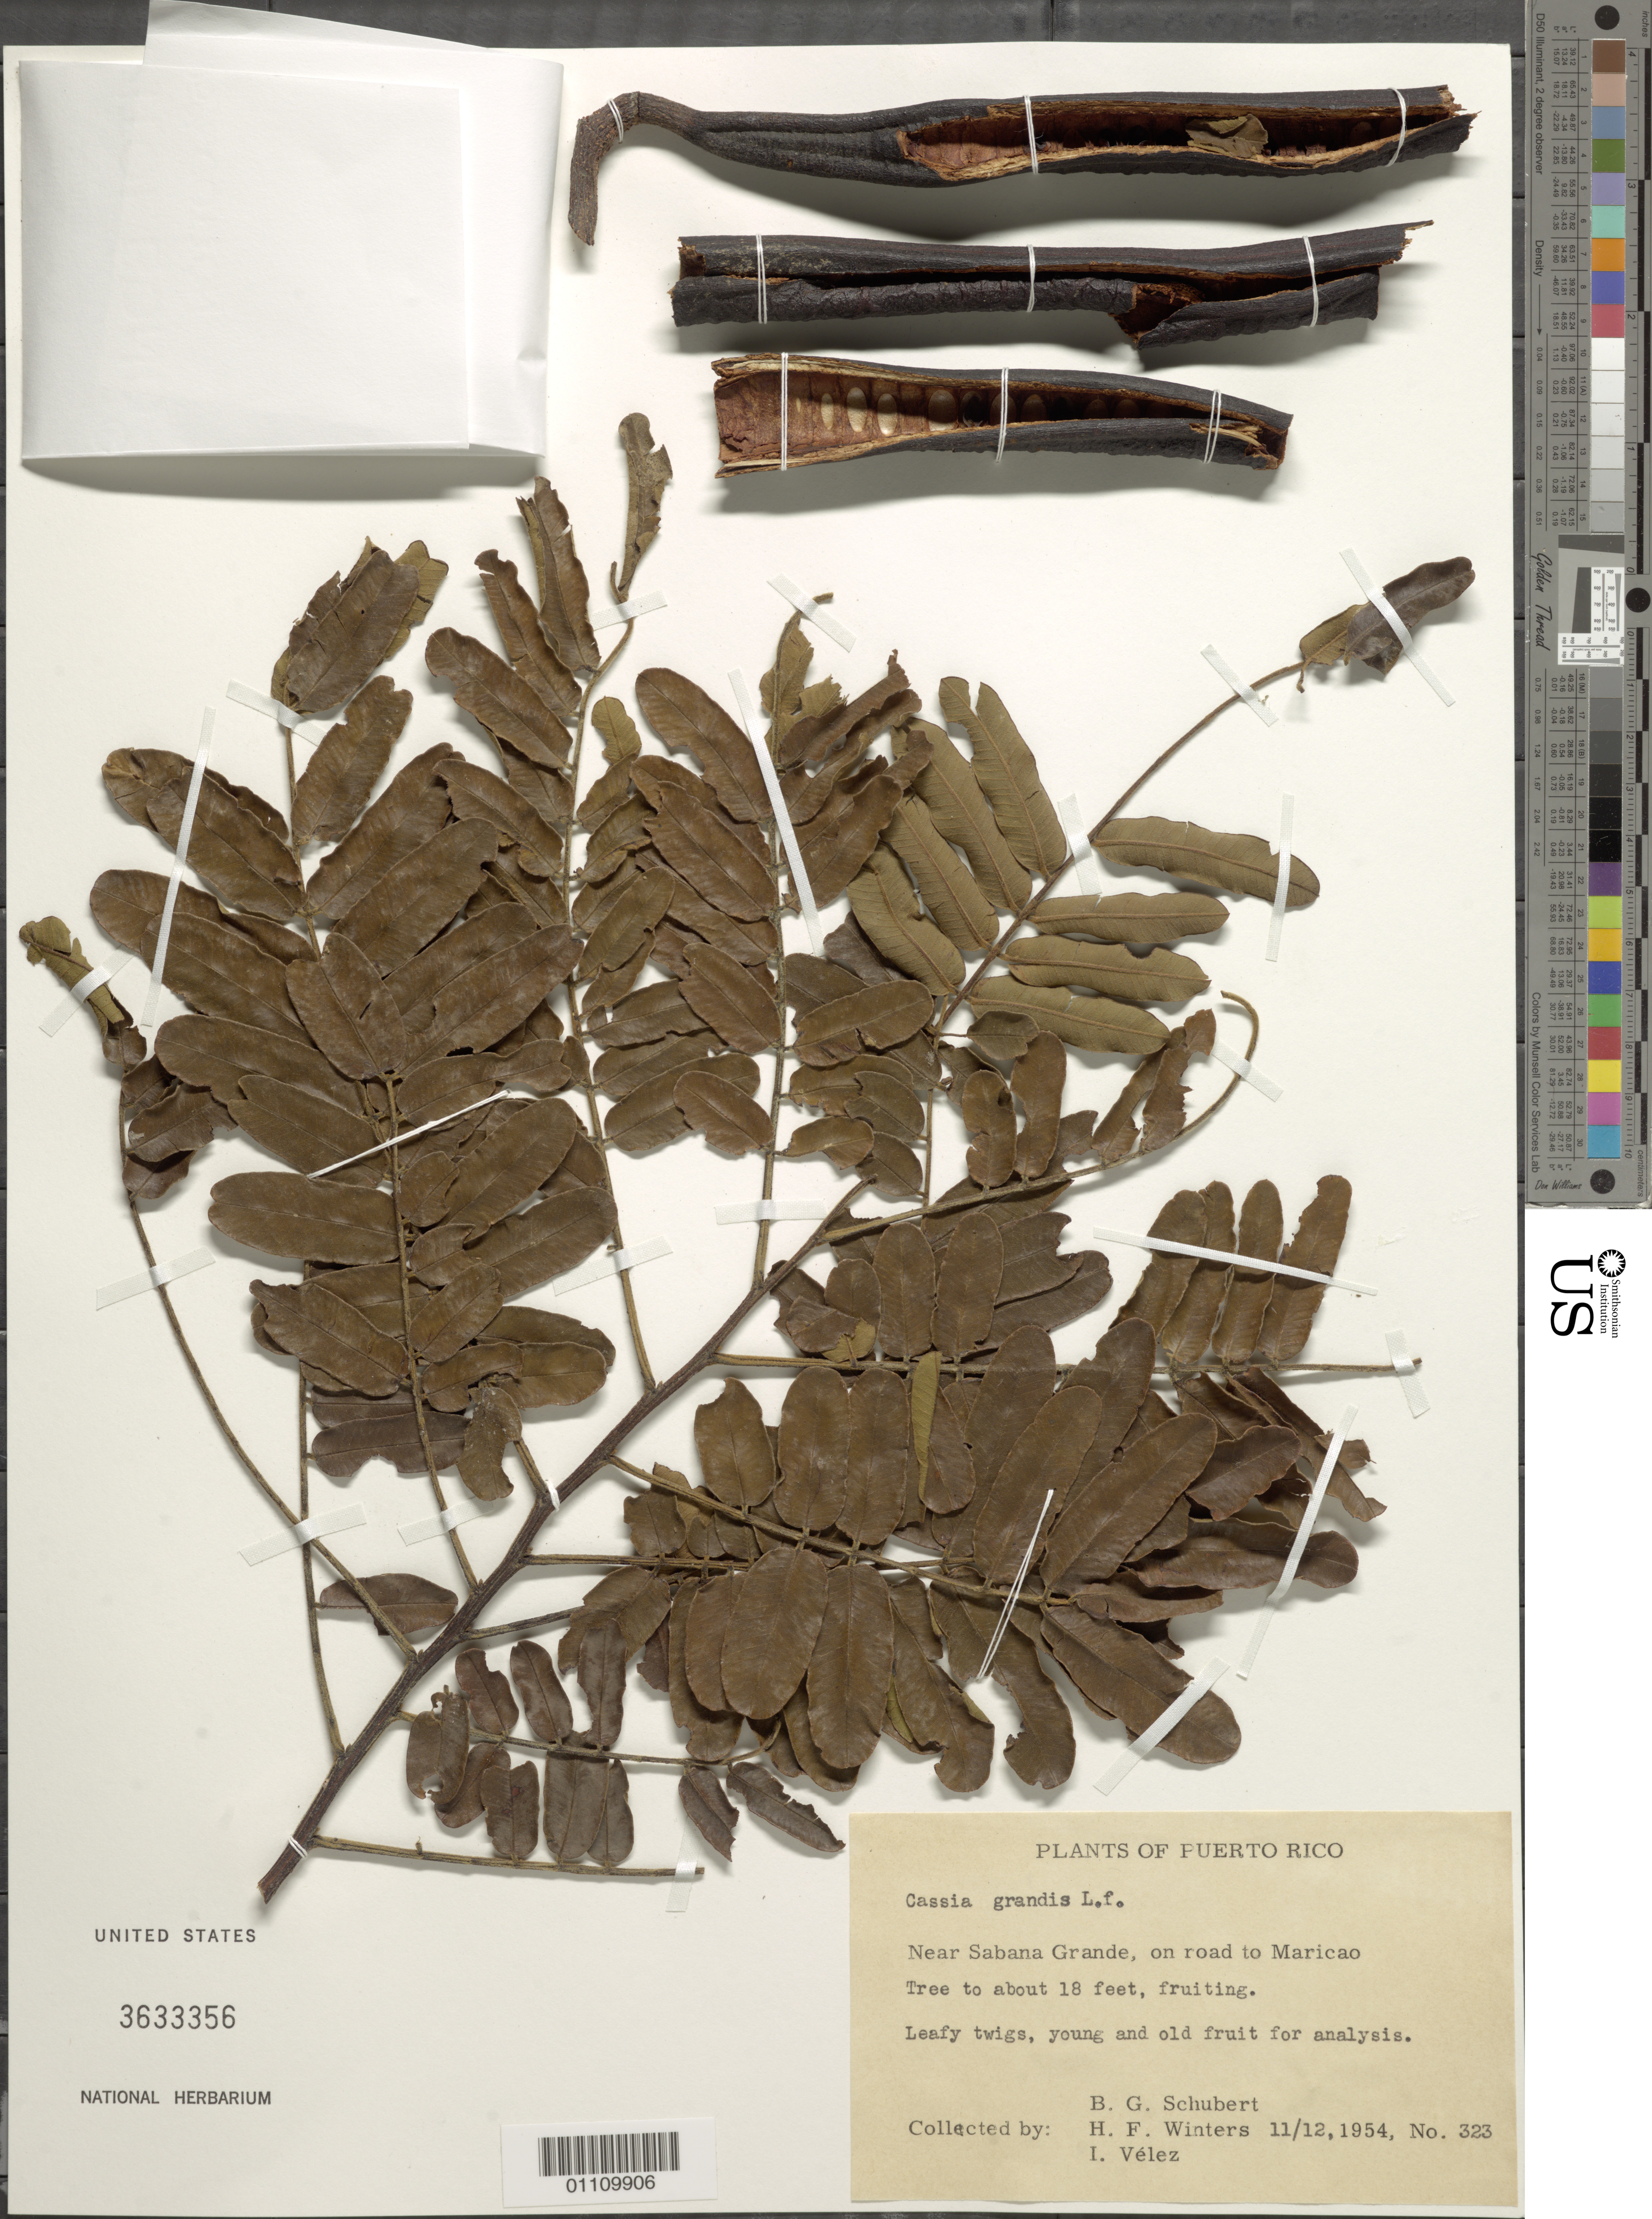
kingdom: Plantae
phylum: Tracheophyta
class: Magnoliopsida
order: Fabales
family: Fabaceae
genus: Cassia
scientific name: Cassia grandis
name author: L. f.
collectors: B. Schubert, H. Winters & I. Vélex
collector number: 323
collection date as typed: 12 Nov 1954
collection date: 1954-11-12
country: Puerto Rico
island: Puerto Rico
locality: Sabana Grande, near; on road to Maricao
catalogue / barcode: US 3633356